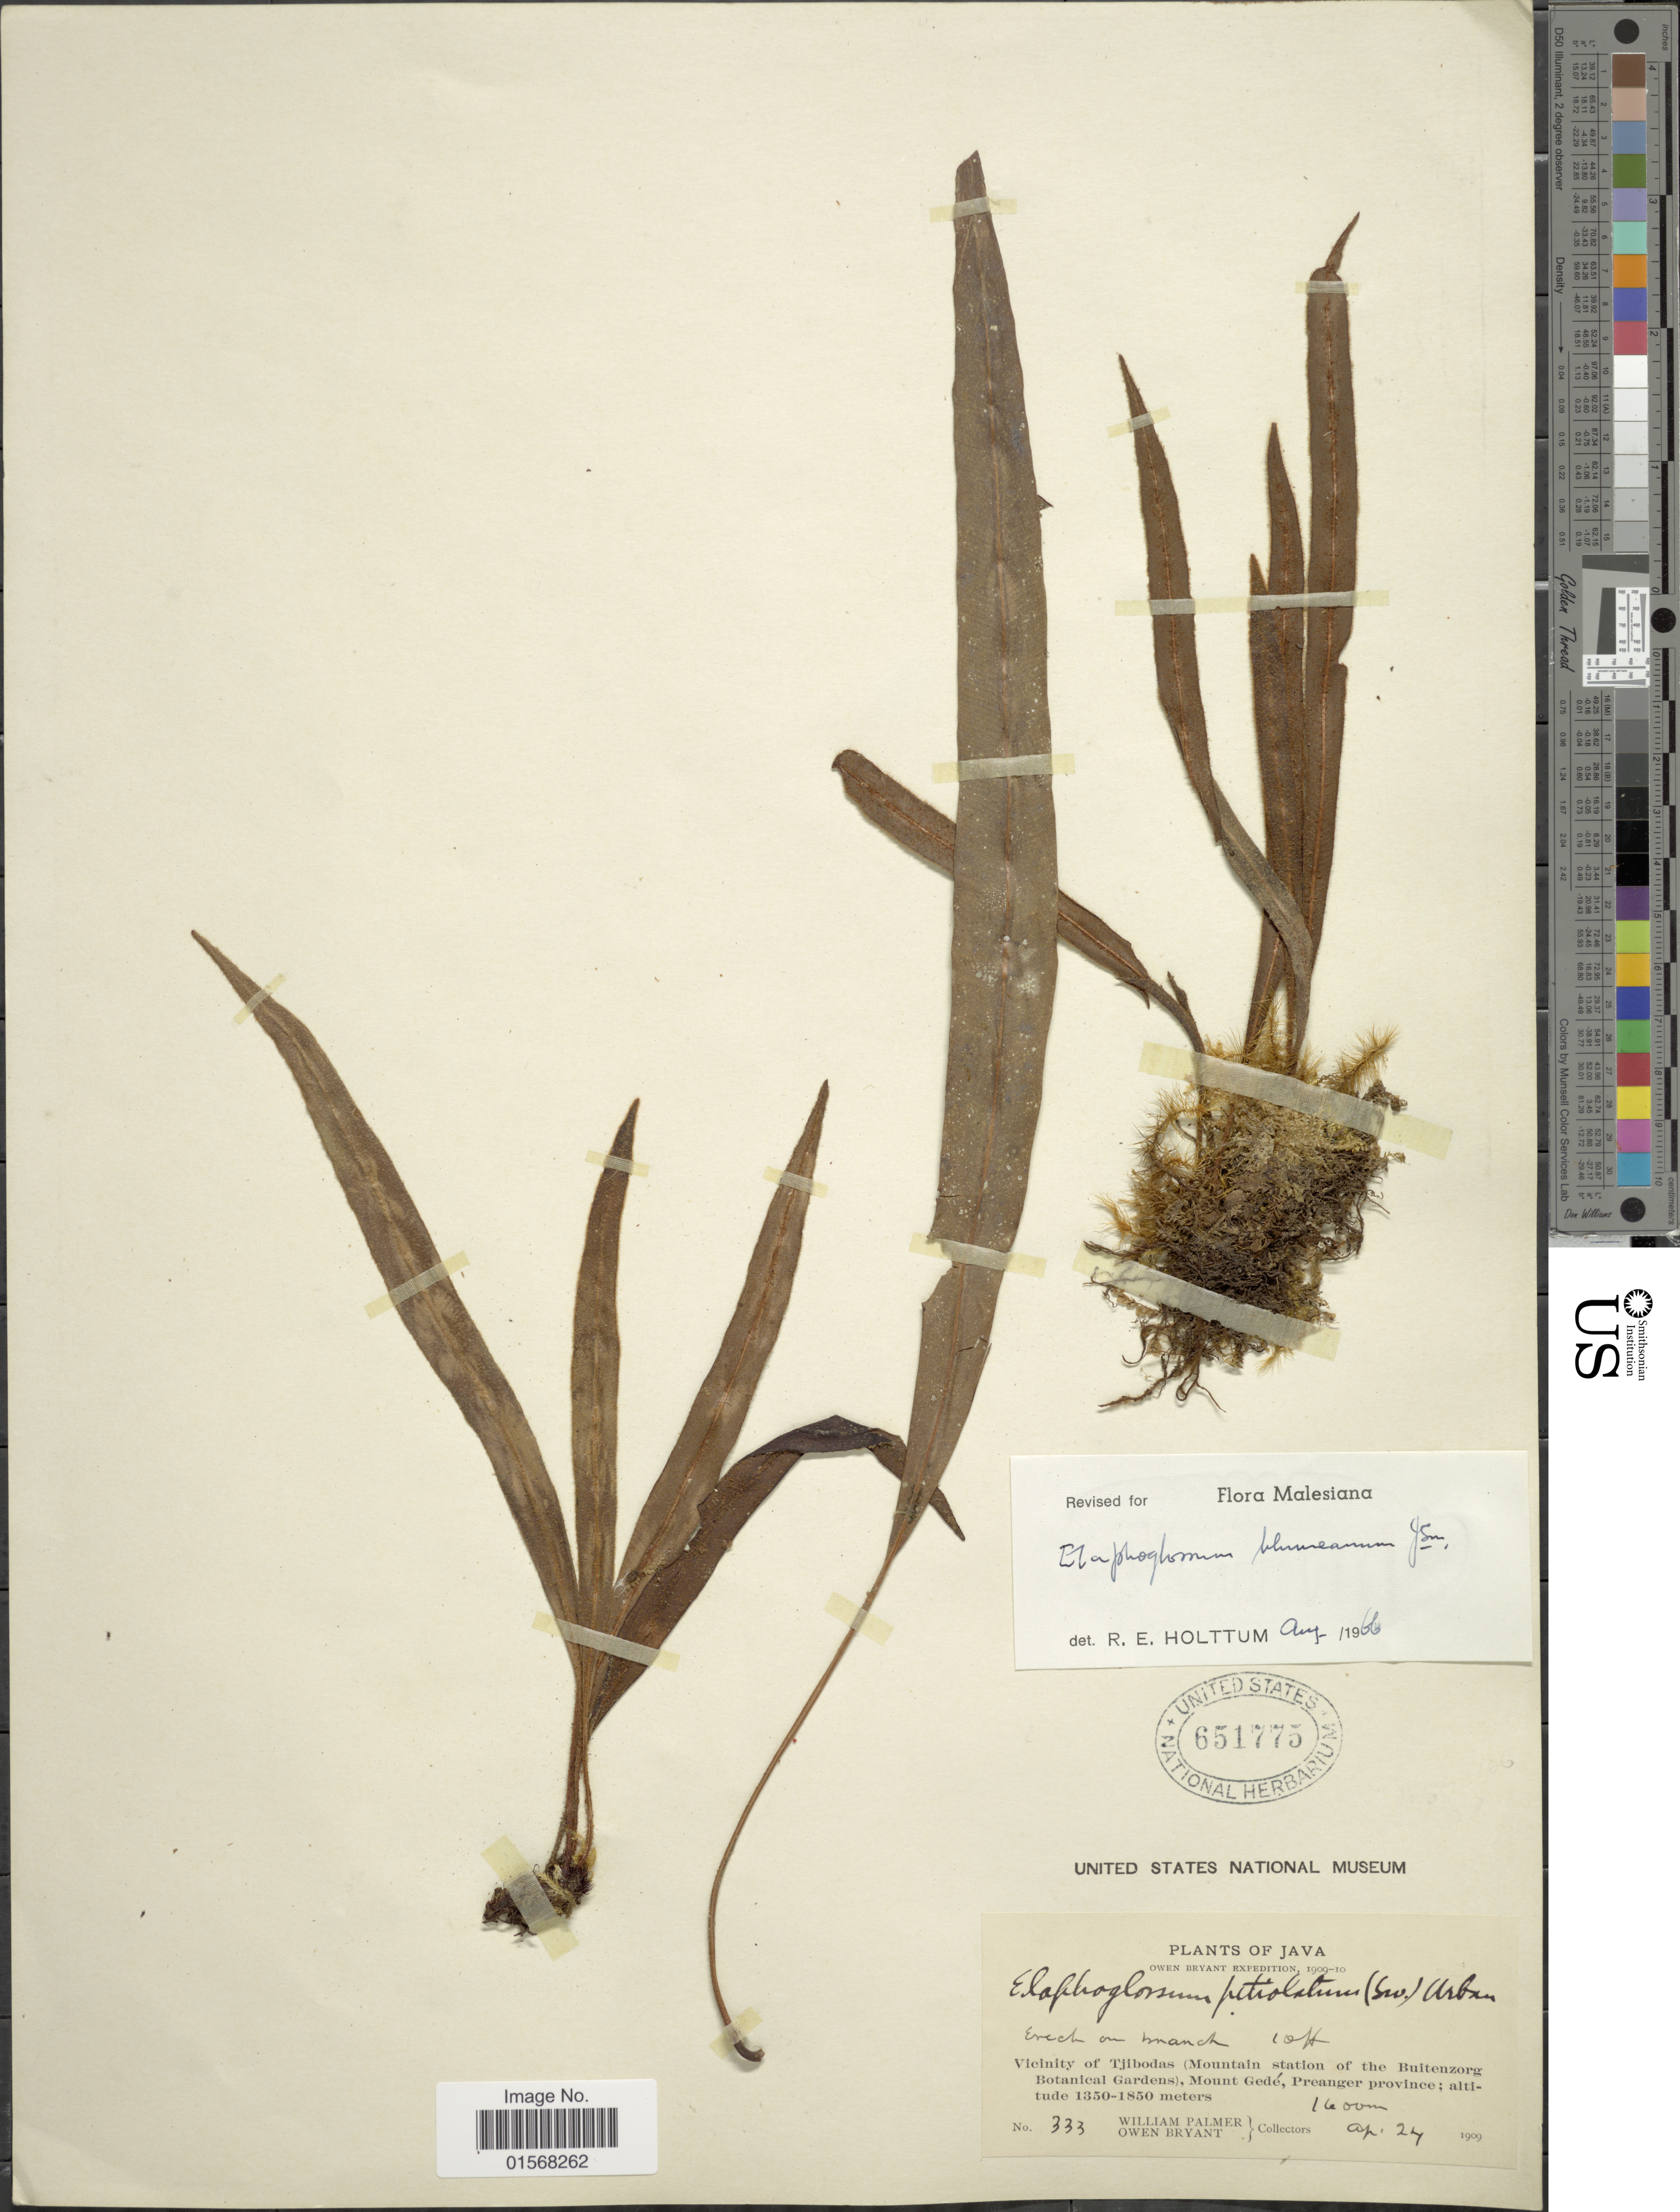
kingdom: Plantae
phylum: Tracheophyta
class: Polypodiopsida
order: Polypodiales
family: Dryopteridaceae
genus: Elaphoglossum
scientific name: Elaphoglossum blumeanum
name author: (Fée) J. Sm.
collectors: W. Palmer & O. Bryant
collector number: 333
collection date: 1909-04-24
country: Indonesia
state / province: Java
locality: Java, Vicinity of Tjibodas (mountain station of the Buitenzorg Botanical Gardens), Mount Gedé, Preanger province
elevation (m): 1350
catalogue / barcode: US 651775